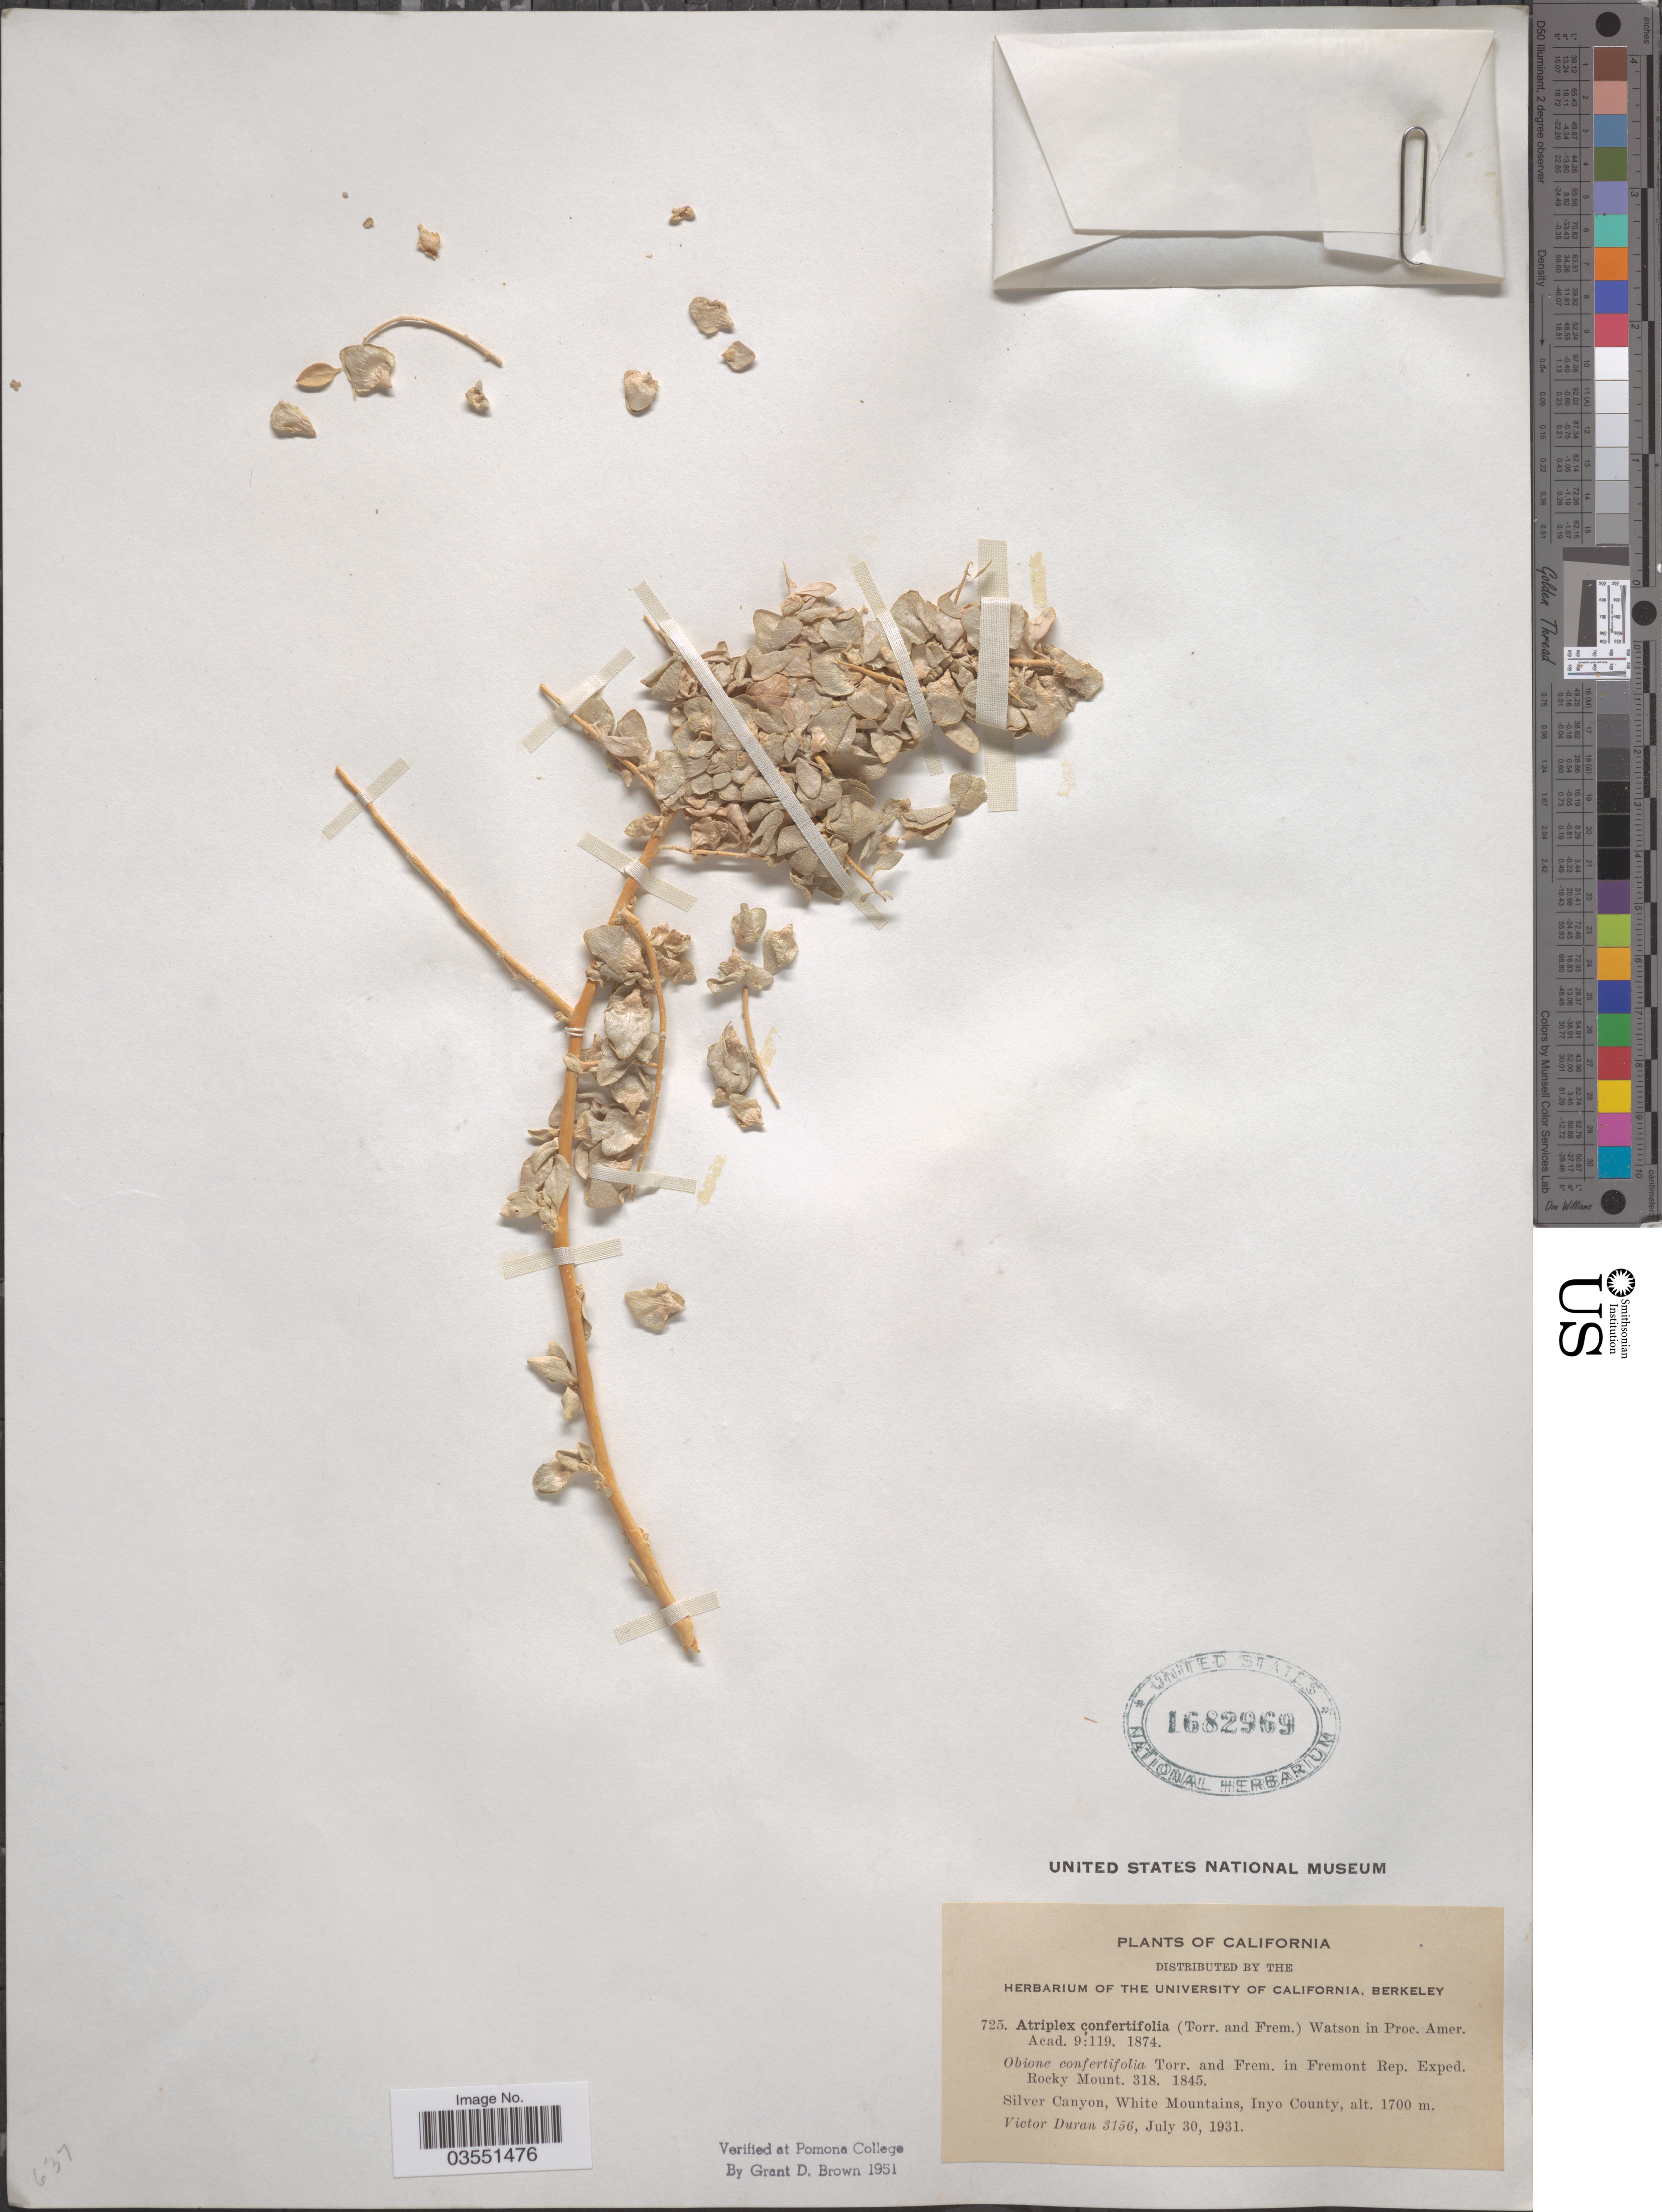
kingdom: Plantae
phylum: Tracheophyta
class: Magnoliopsida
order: Caryophyllales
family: Amaranthaceae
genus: Atriplex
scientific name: Atriplex confertifolia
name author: (Torr. & Frém.) S. Watson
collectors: V. Duran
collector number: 3156/725?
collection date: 1931-07-30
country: United States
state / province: California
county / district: Inyo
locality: Silver Canyon, White Mountains, Inyo County.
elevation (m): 1700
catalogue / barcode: US 1682969